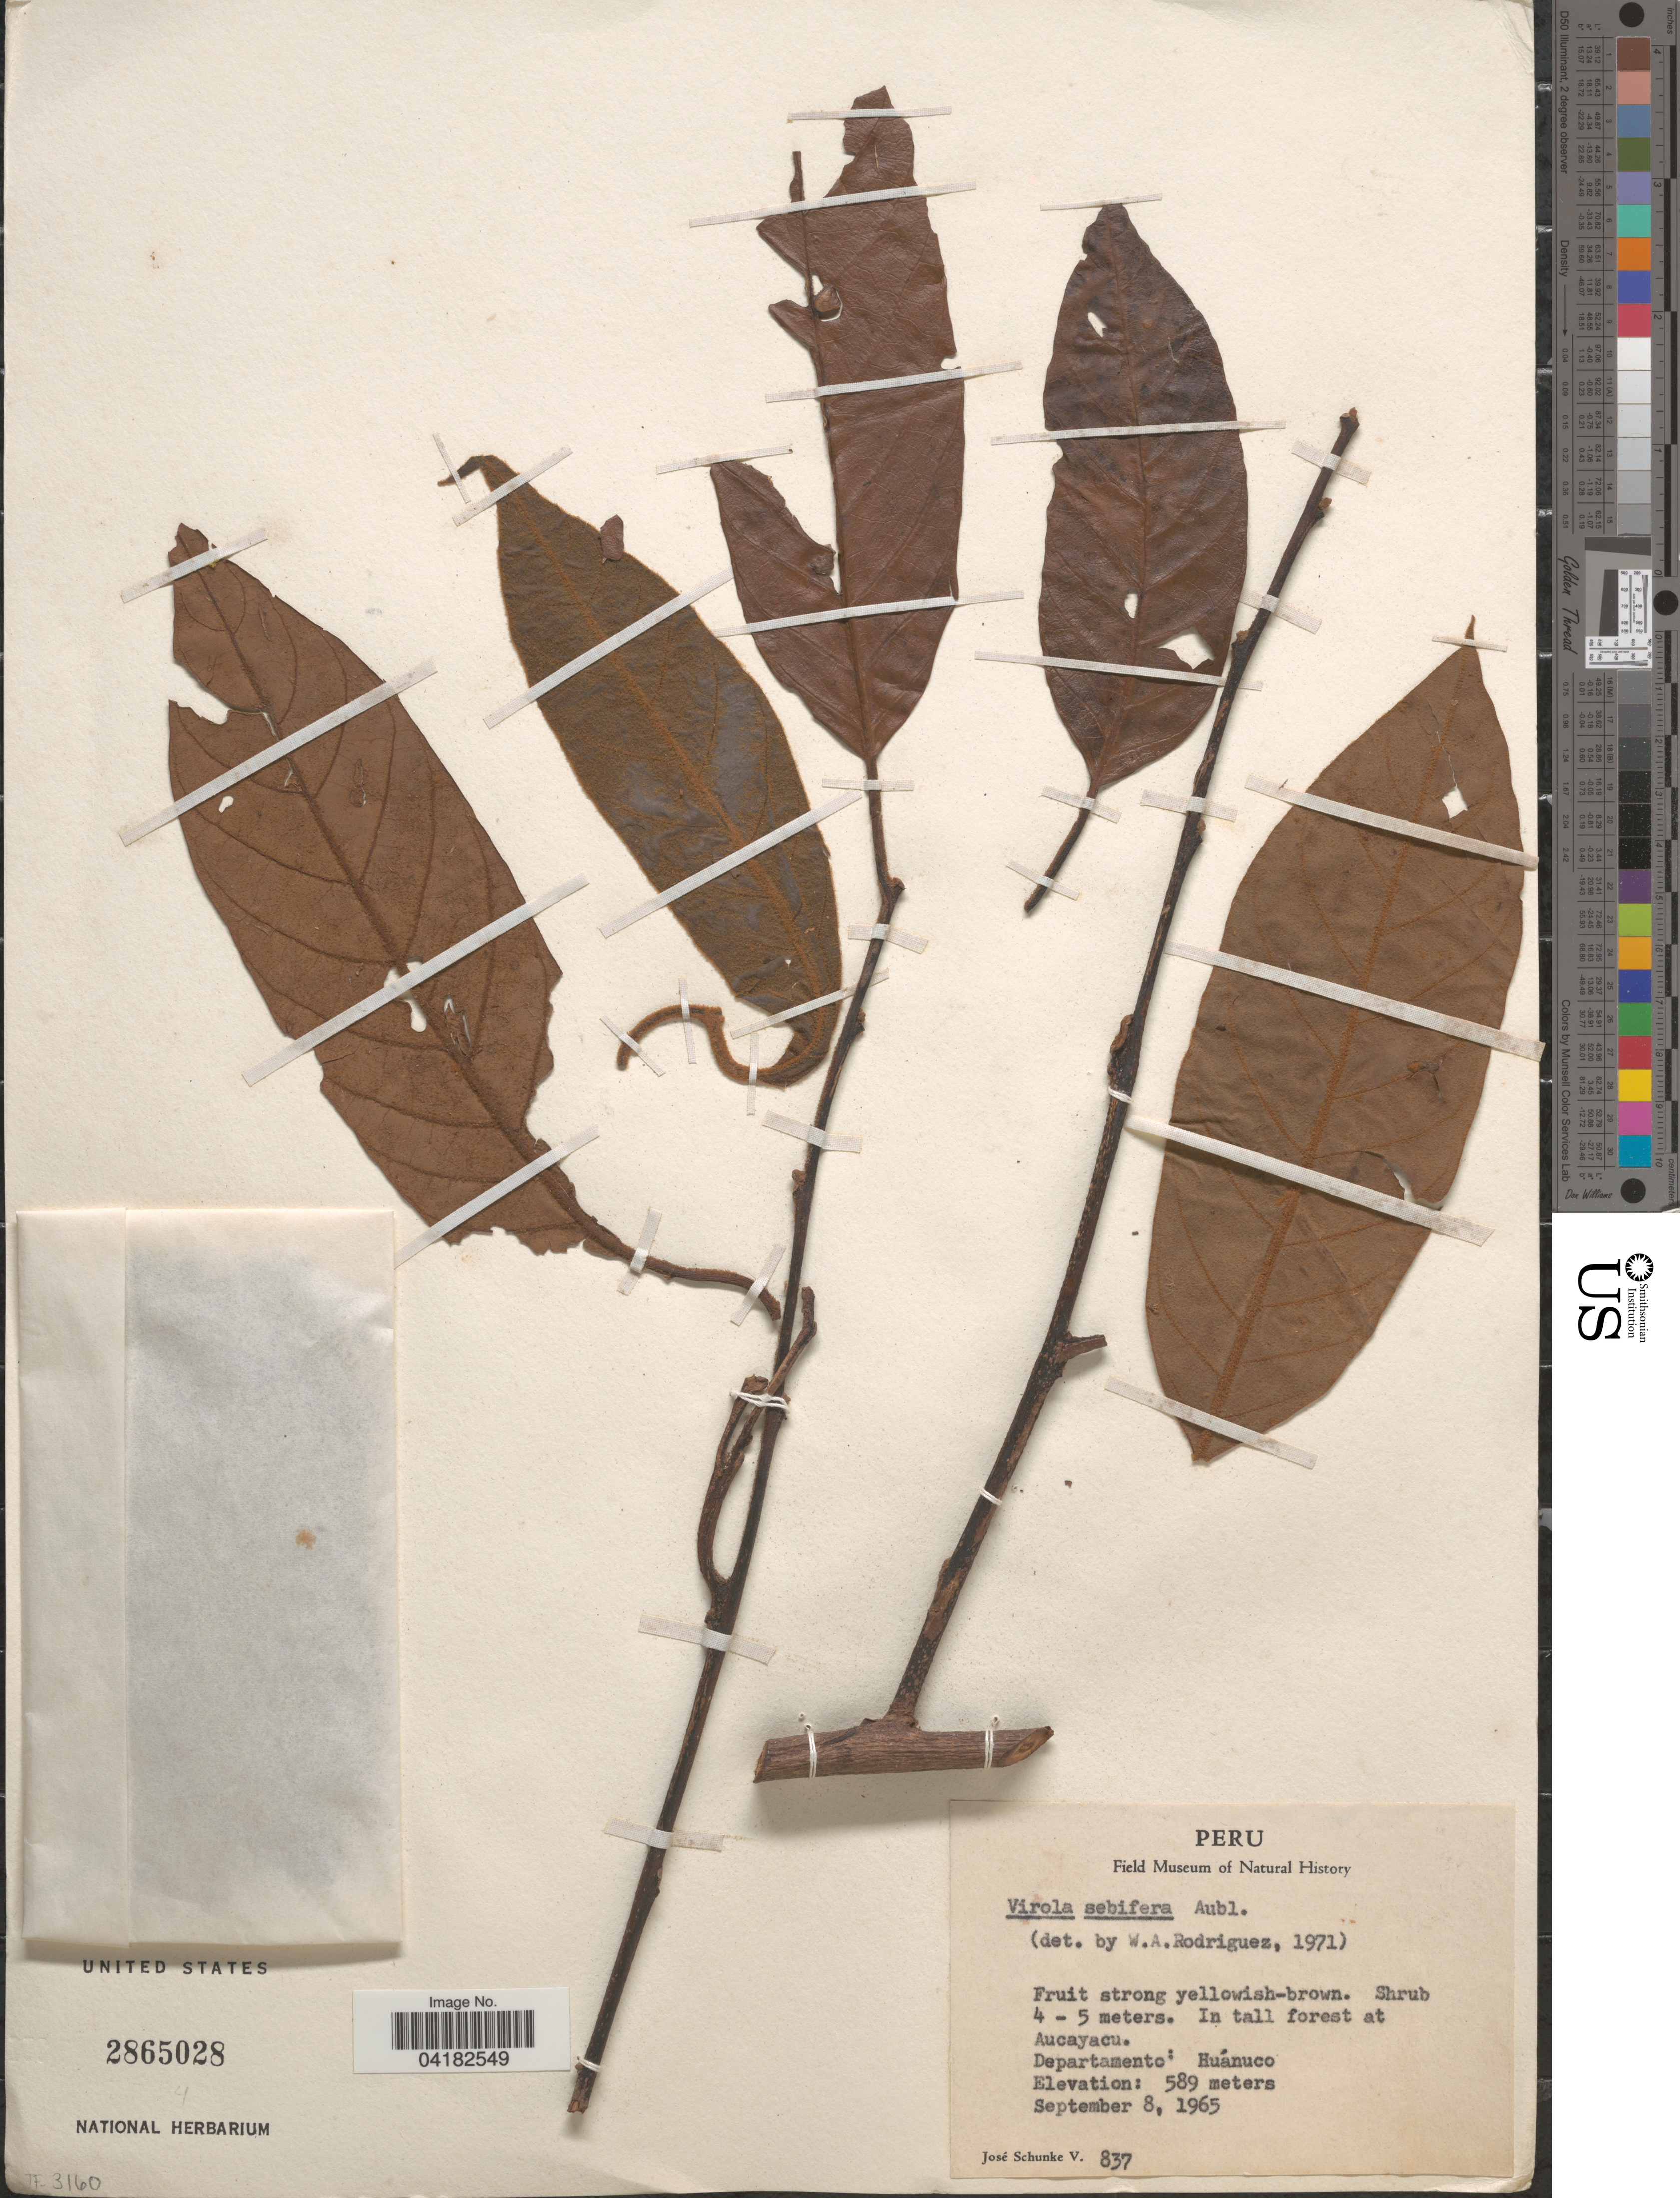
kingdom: Plantae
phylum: Tracheophyta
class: Magnoliopsida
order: Magnoliales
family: Myristicaceae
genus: Virola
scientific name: Virola sebifera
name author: Aubl.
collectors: J. Schunke Vigo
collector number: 837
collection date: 1965-09-08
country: Peru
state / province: Huánuco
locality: Departamento: Huánuco.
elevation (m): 589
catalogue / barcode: US 2865028